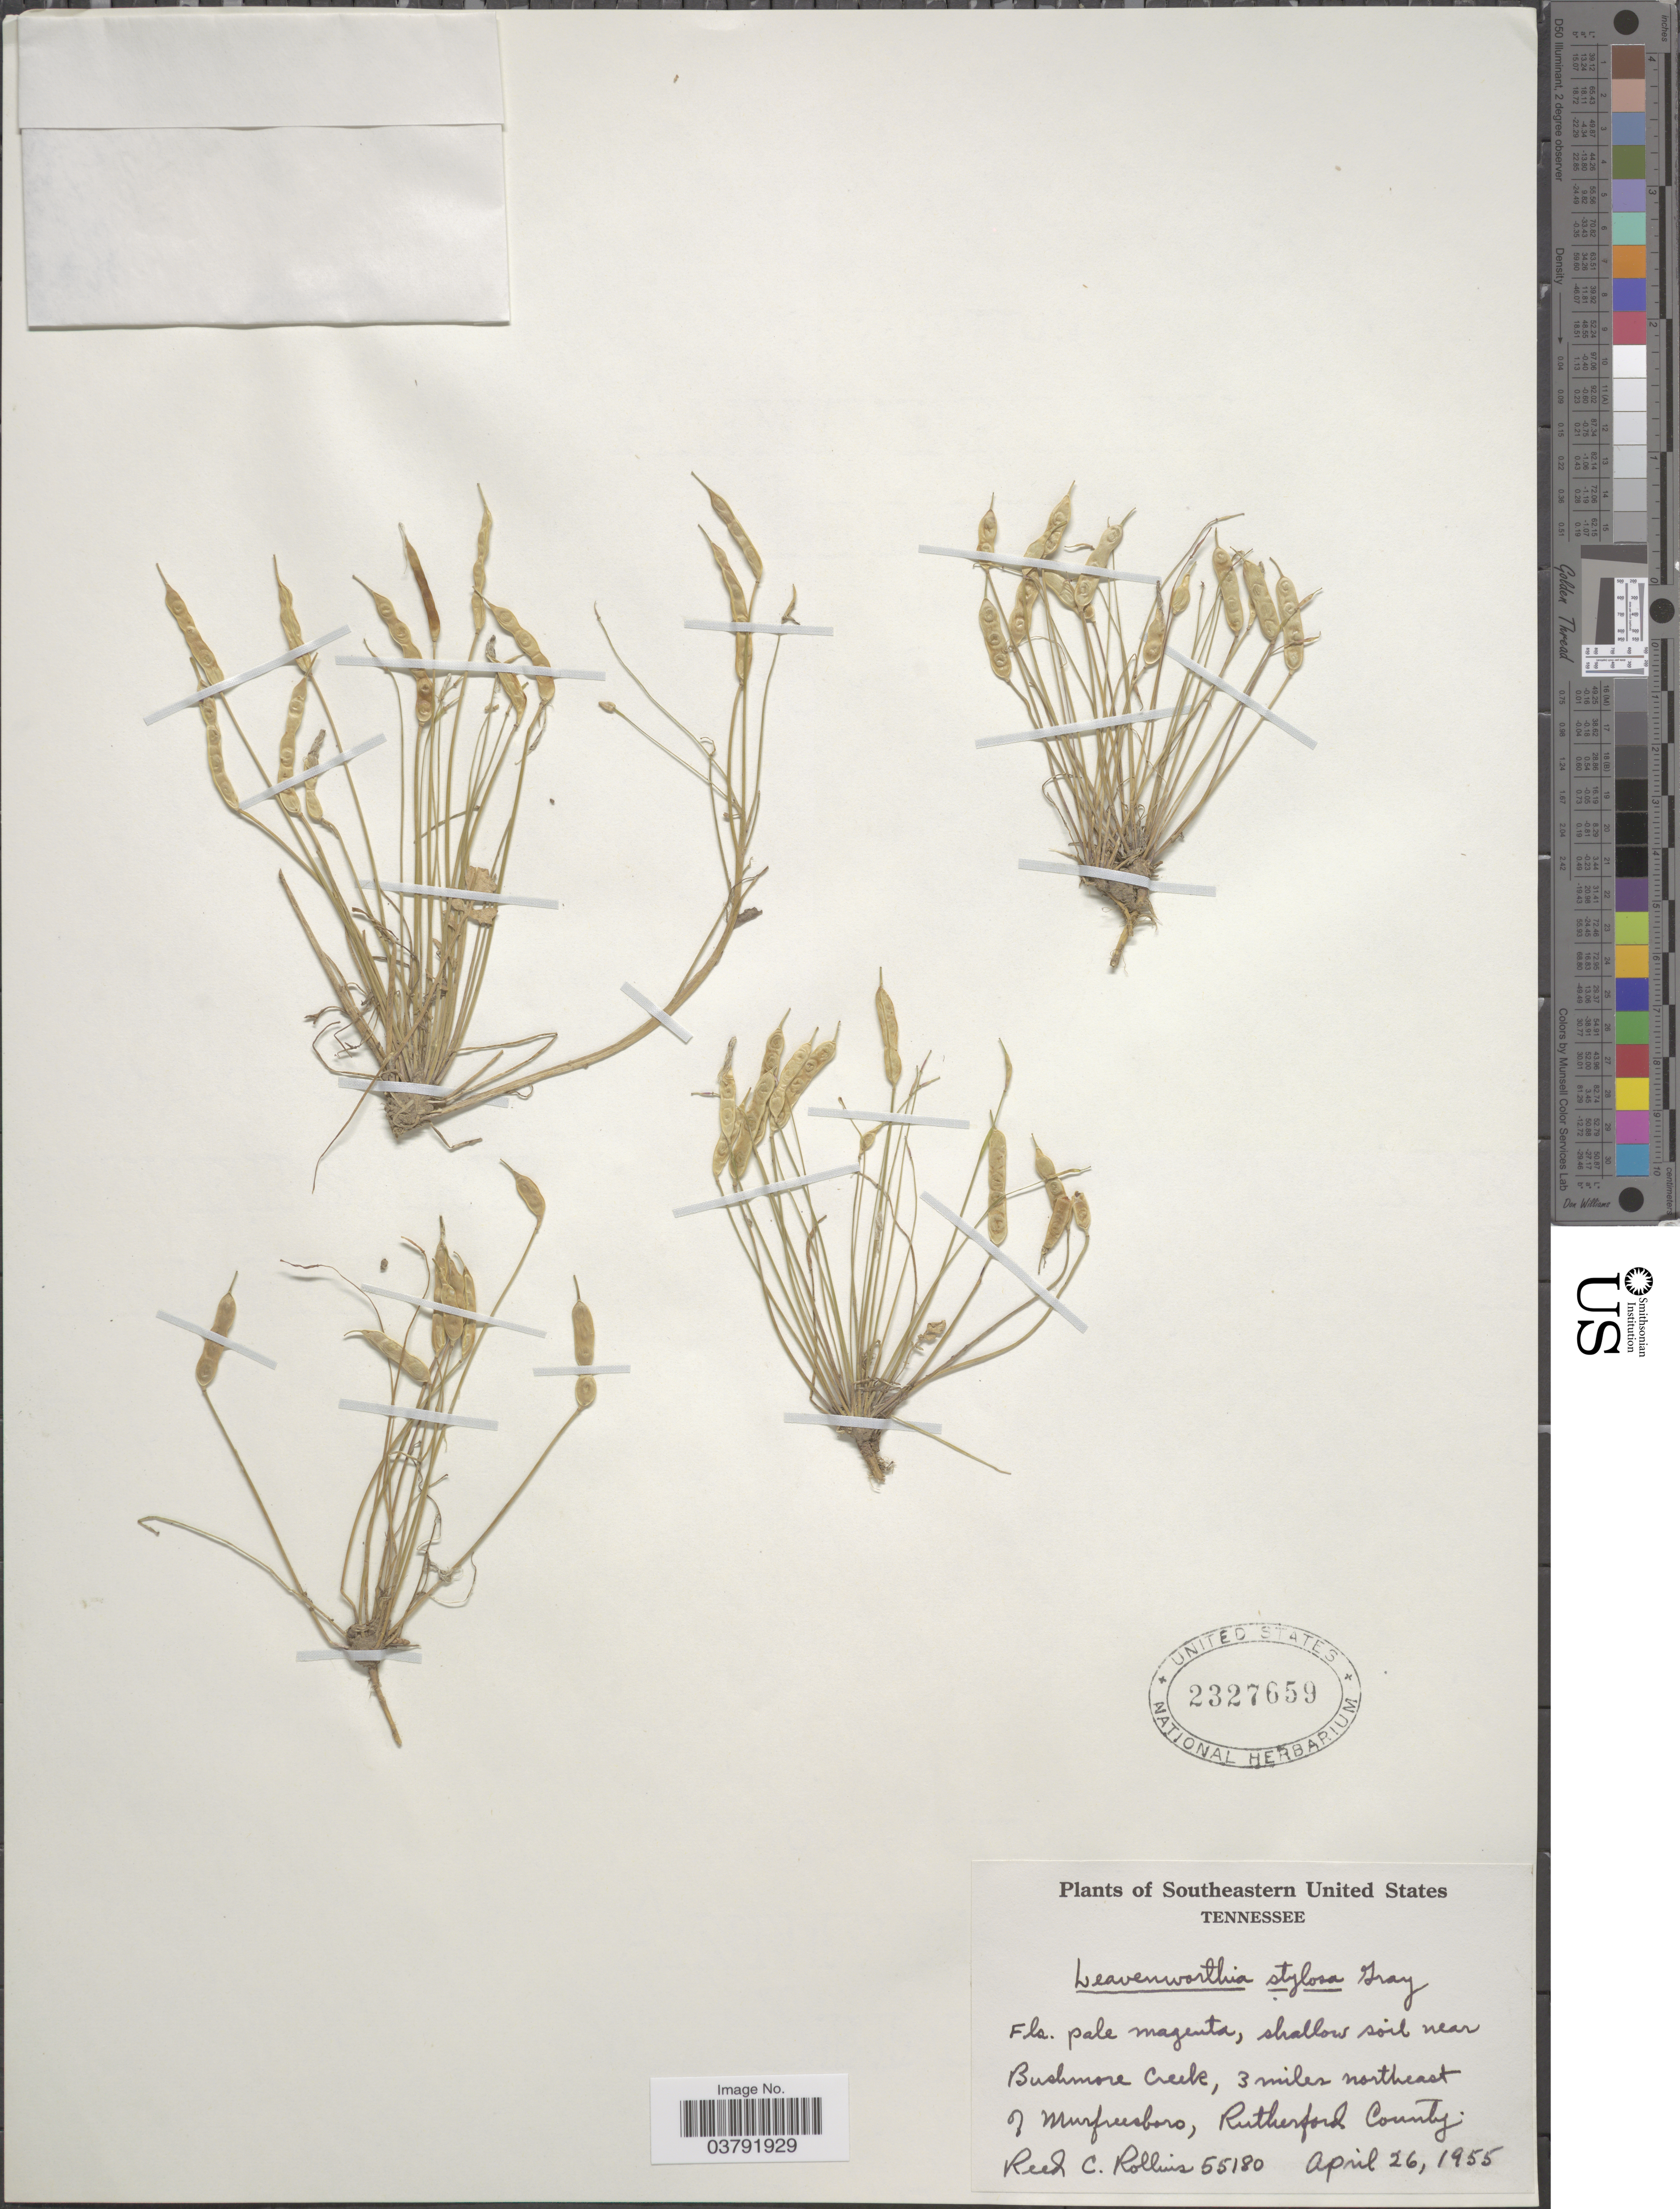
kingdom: Plantae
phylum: Tracheophyta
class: Magnoliopsida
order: Brassicales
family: Brassicaceae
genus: Leavenworthia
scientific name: Leavenworthia stylosa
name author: A. Gray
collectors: R. C. Rollins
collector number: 55180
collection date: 1955-04-26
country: United States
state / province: Tennessee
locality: Southeastern United States. Shallow soil near Bushmore Creek, 3 miles northeast of Murfreesboro, Rutherford County.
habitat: shallow soil near creek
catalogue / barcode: US 2327659